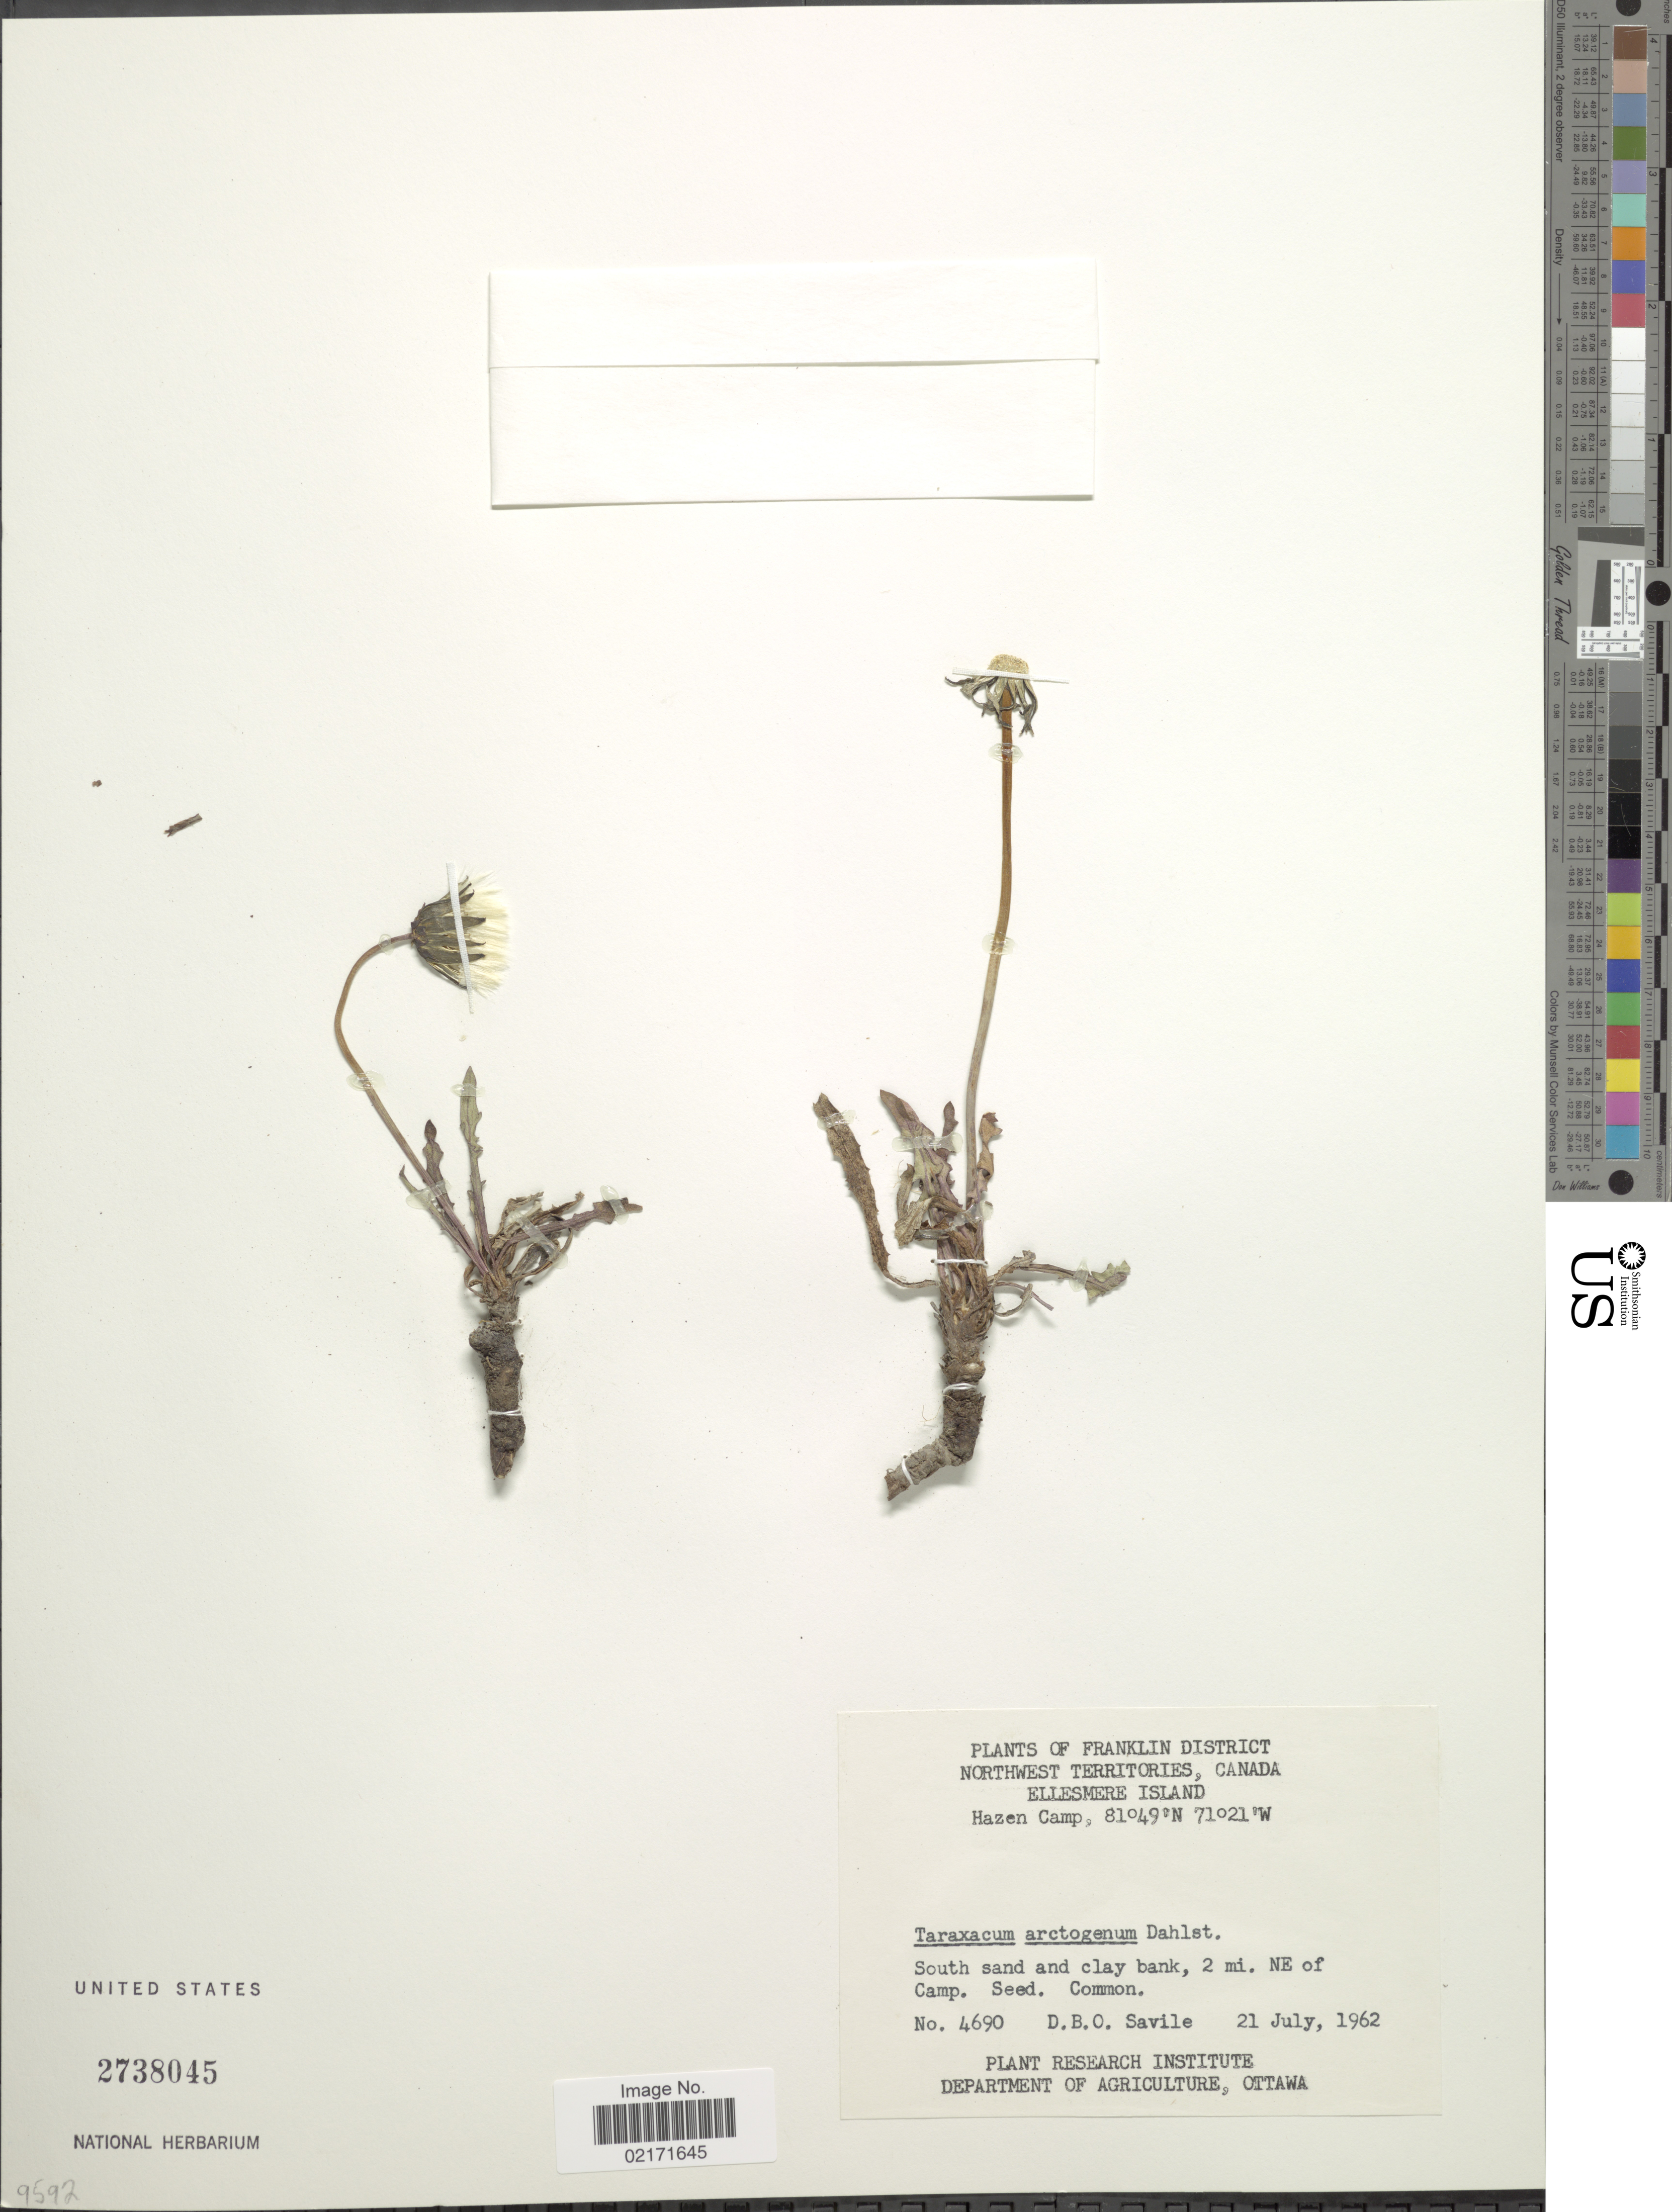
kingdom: Plantae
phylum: Tracheophyta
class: Magnoliopsida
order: Asterales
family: Asteraceae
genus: Taraxacum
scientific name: Taraxacum arctogenum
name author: Dahlst.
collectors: D. Savile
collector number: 4690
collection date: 1962-07-21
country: Canada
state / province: Northwest Territories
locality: Franklin District. Northwest Territories, Canada. Ellesmere Island. Hazen Camp. South sand and clay bank, 2 mi. NE of Camp.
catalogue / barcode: US 2738045